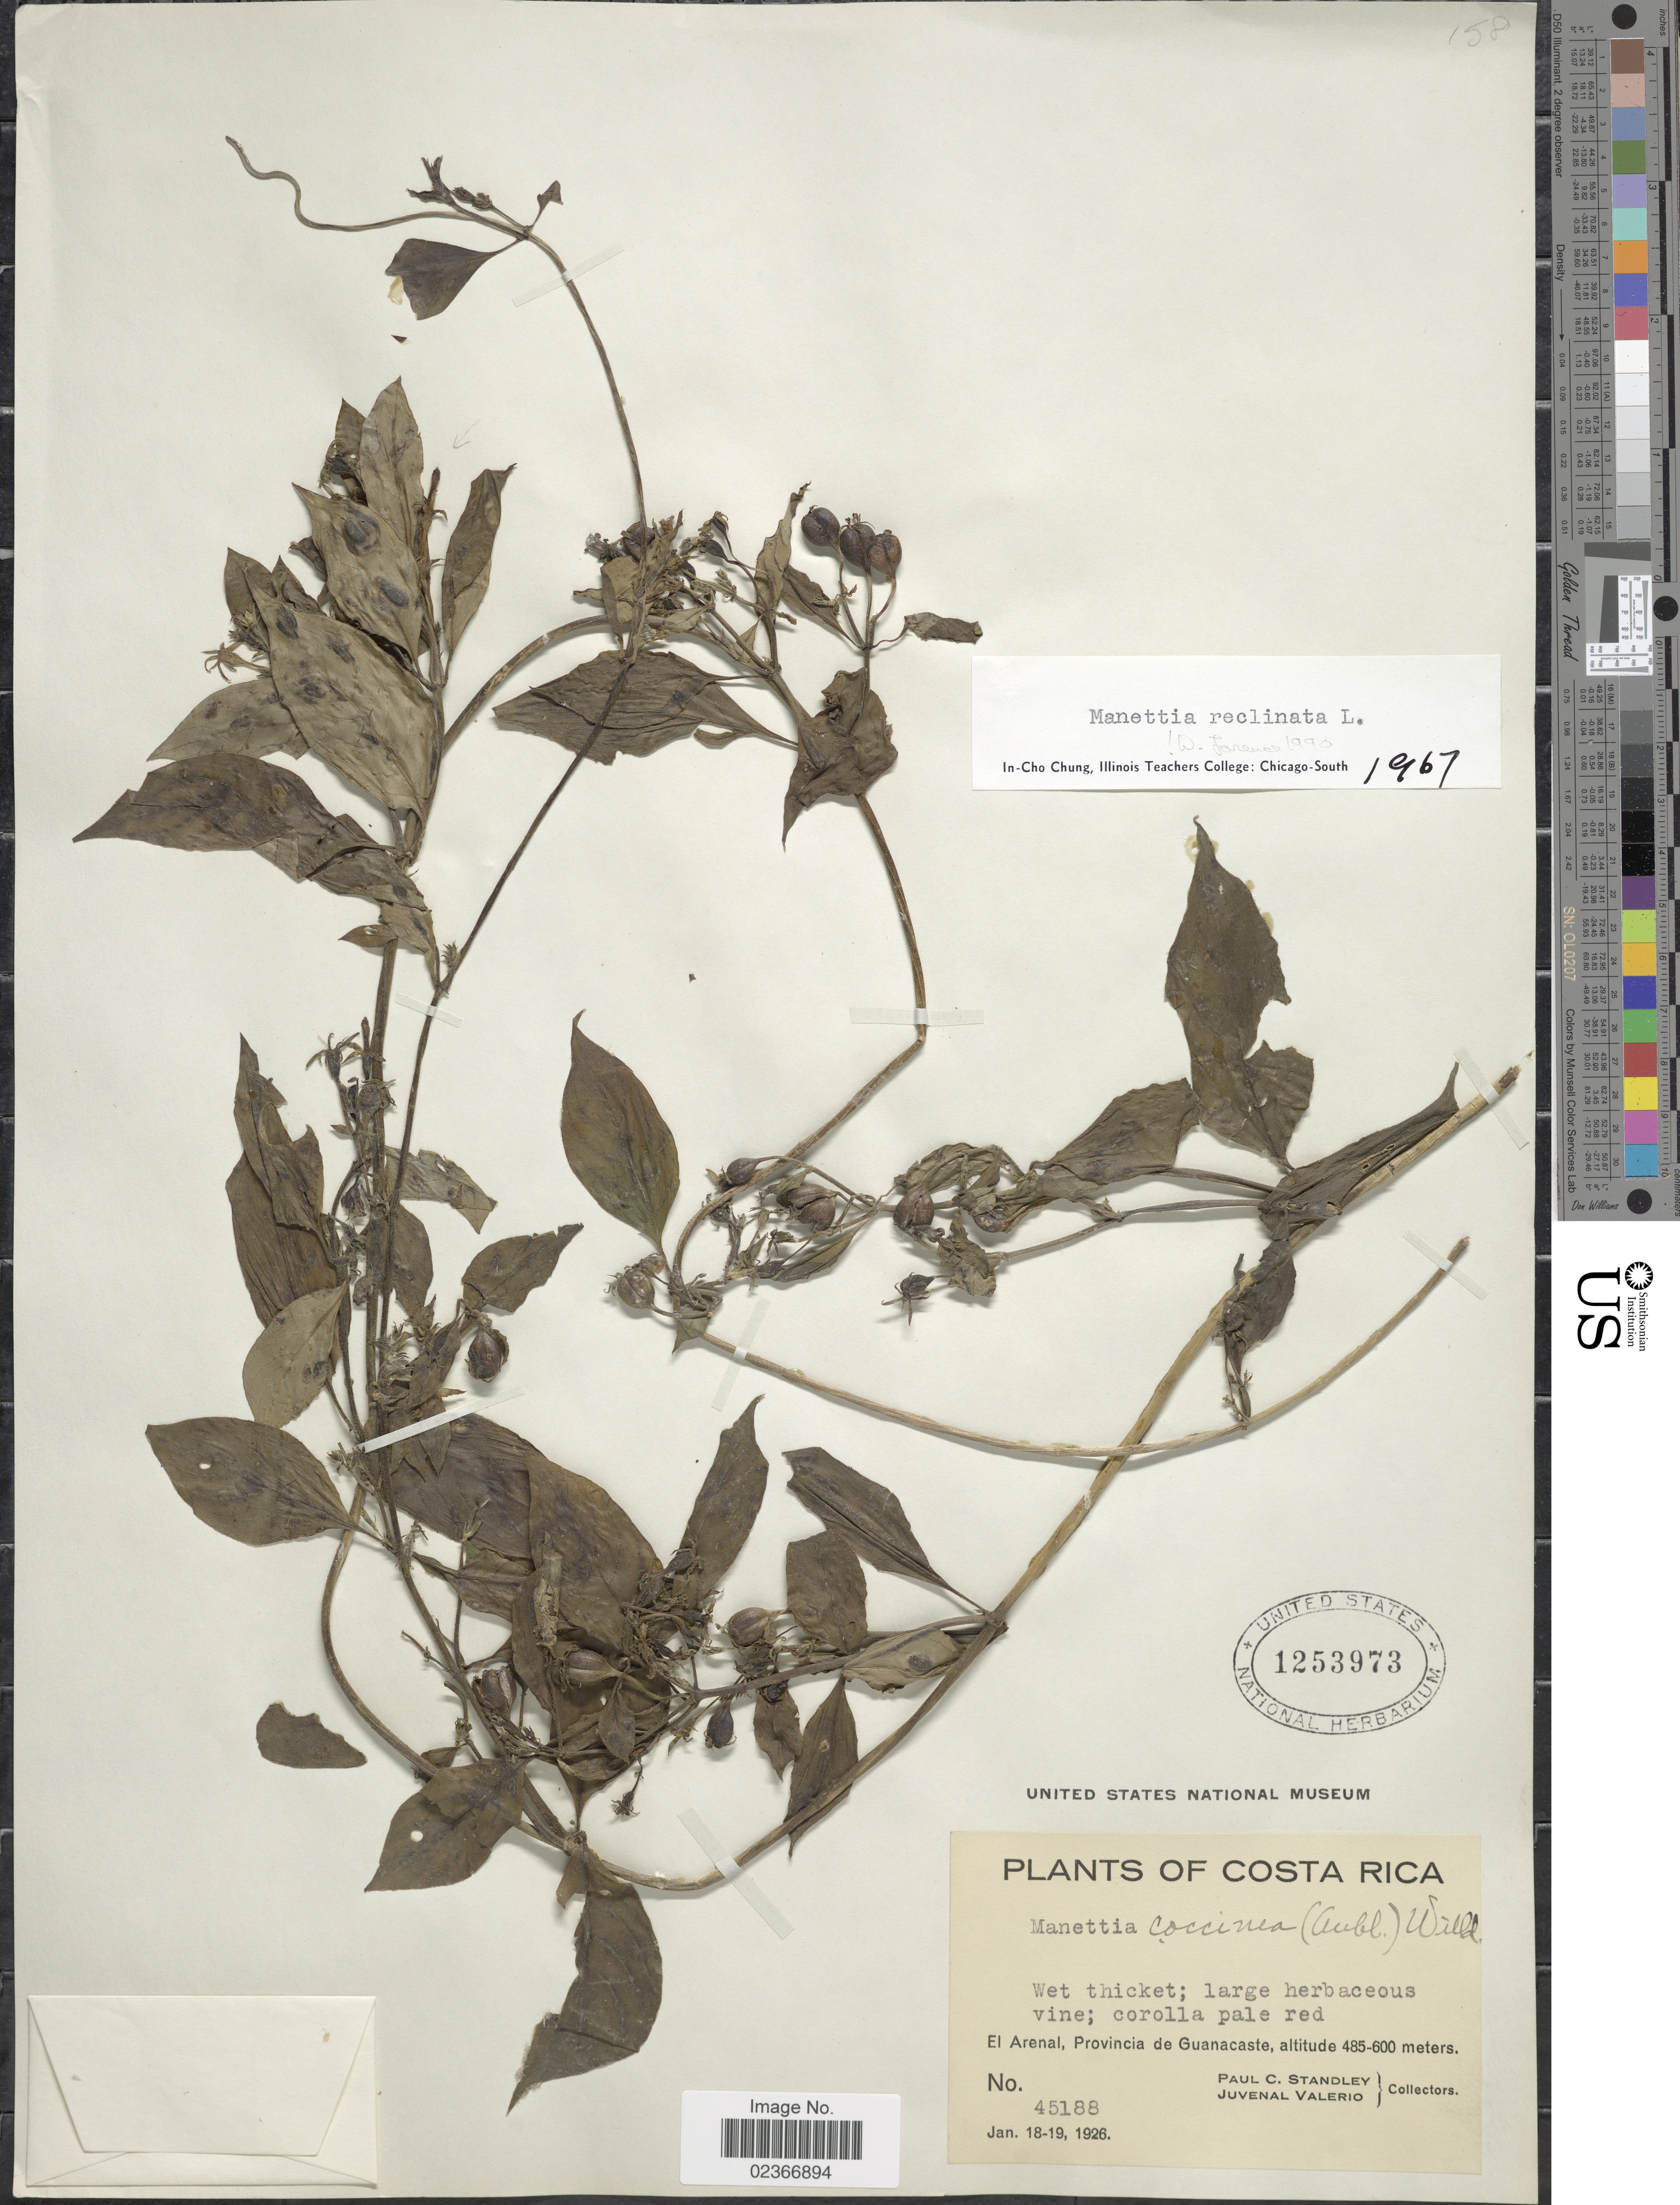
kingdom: Plantae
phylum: Tracheophyta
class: Magnoliopsida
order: Gentianales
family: Rubiaceae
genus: Manettia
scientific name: Manettia reclinata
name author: L.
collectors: P. C. Standley & J. Valerio R.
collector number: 45188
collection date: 1926-01-18/1926-01-19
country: Costa Rica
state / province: Guanacaste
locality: El Arenal, Provincia de Guanacaste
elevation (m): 485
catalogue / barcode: US 1253973